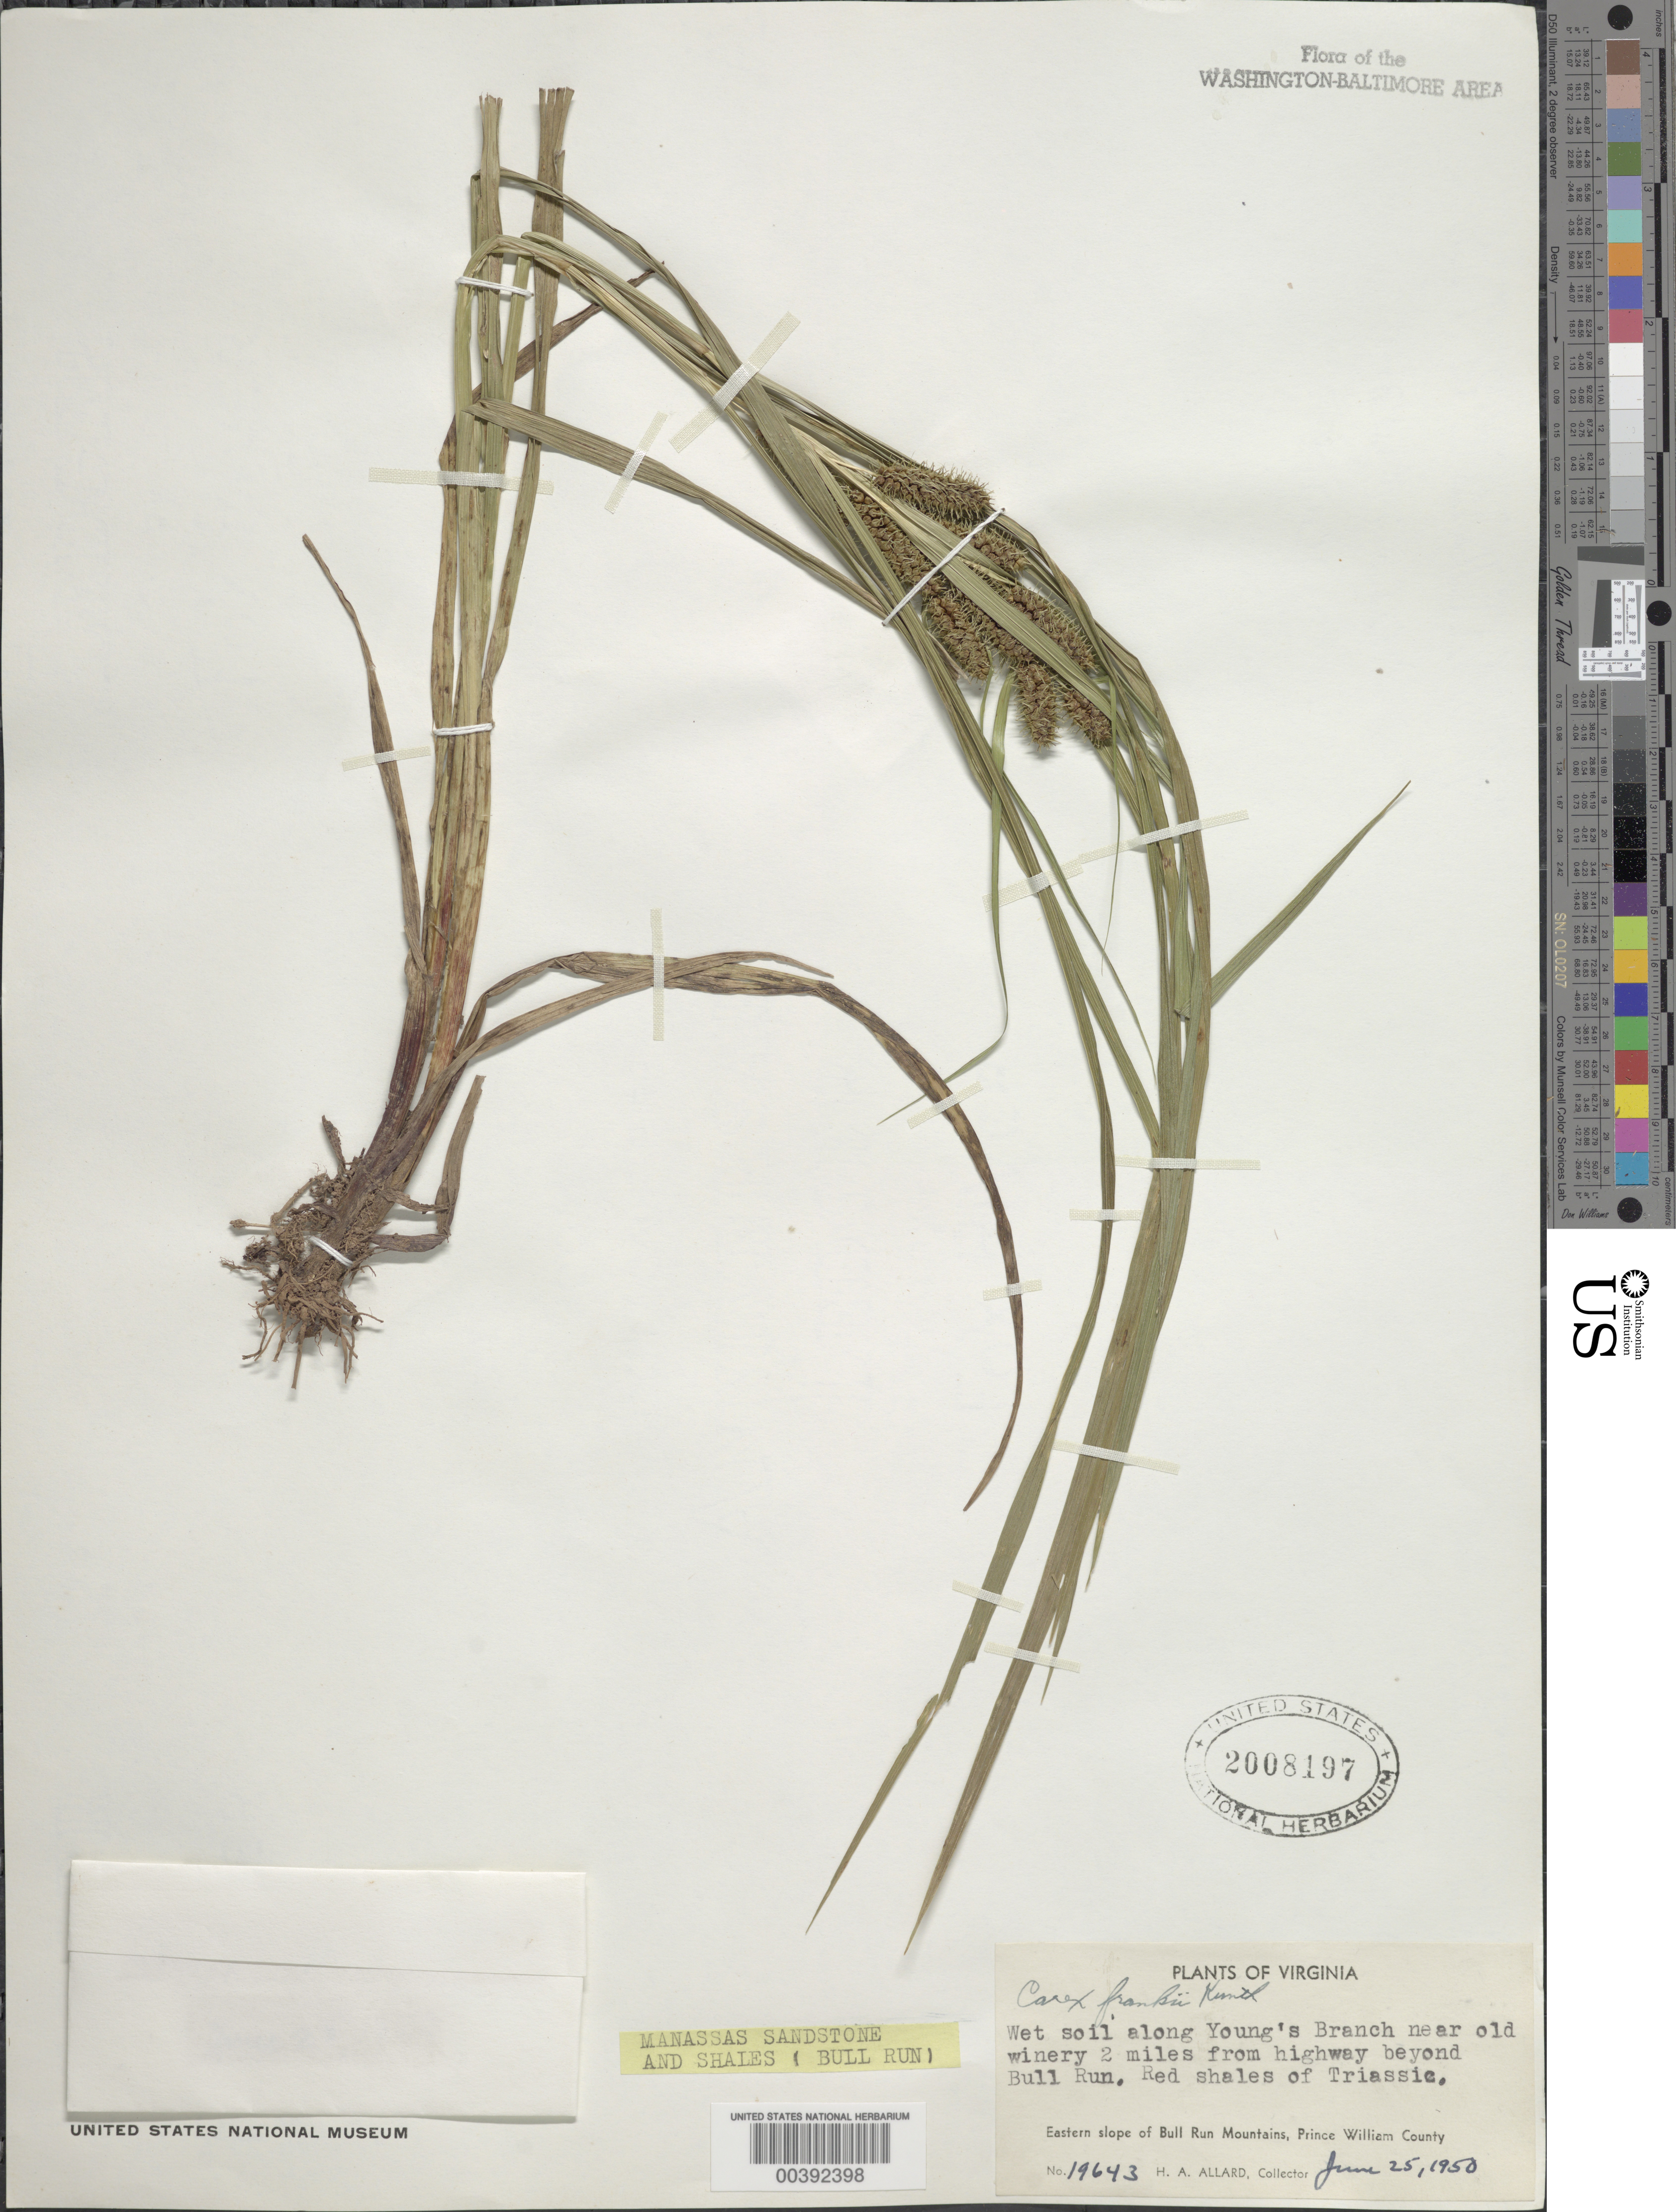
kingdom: Plantae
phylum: Tracheophyta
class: Liliopsida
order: Poales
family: Cyperaceae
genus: Carex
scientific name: Carex frankii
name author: Kunth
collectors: H. A. Allard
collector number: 19643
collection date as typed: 25 Jun 1950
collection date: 1950-06-25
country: United States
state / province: Virginia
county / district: Prince William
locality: Youngs Branch beyond Bull Run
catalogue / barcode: US 2008197